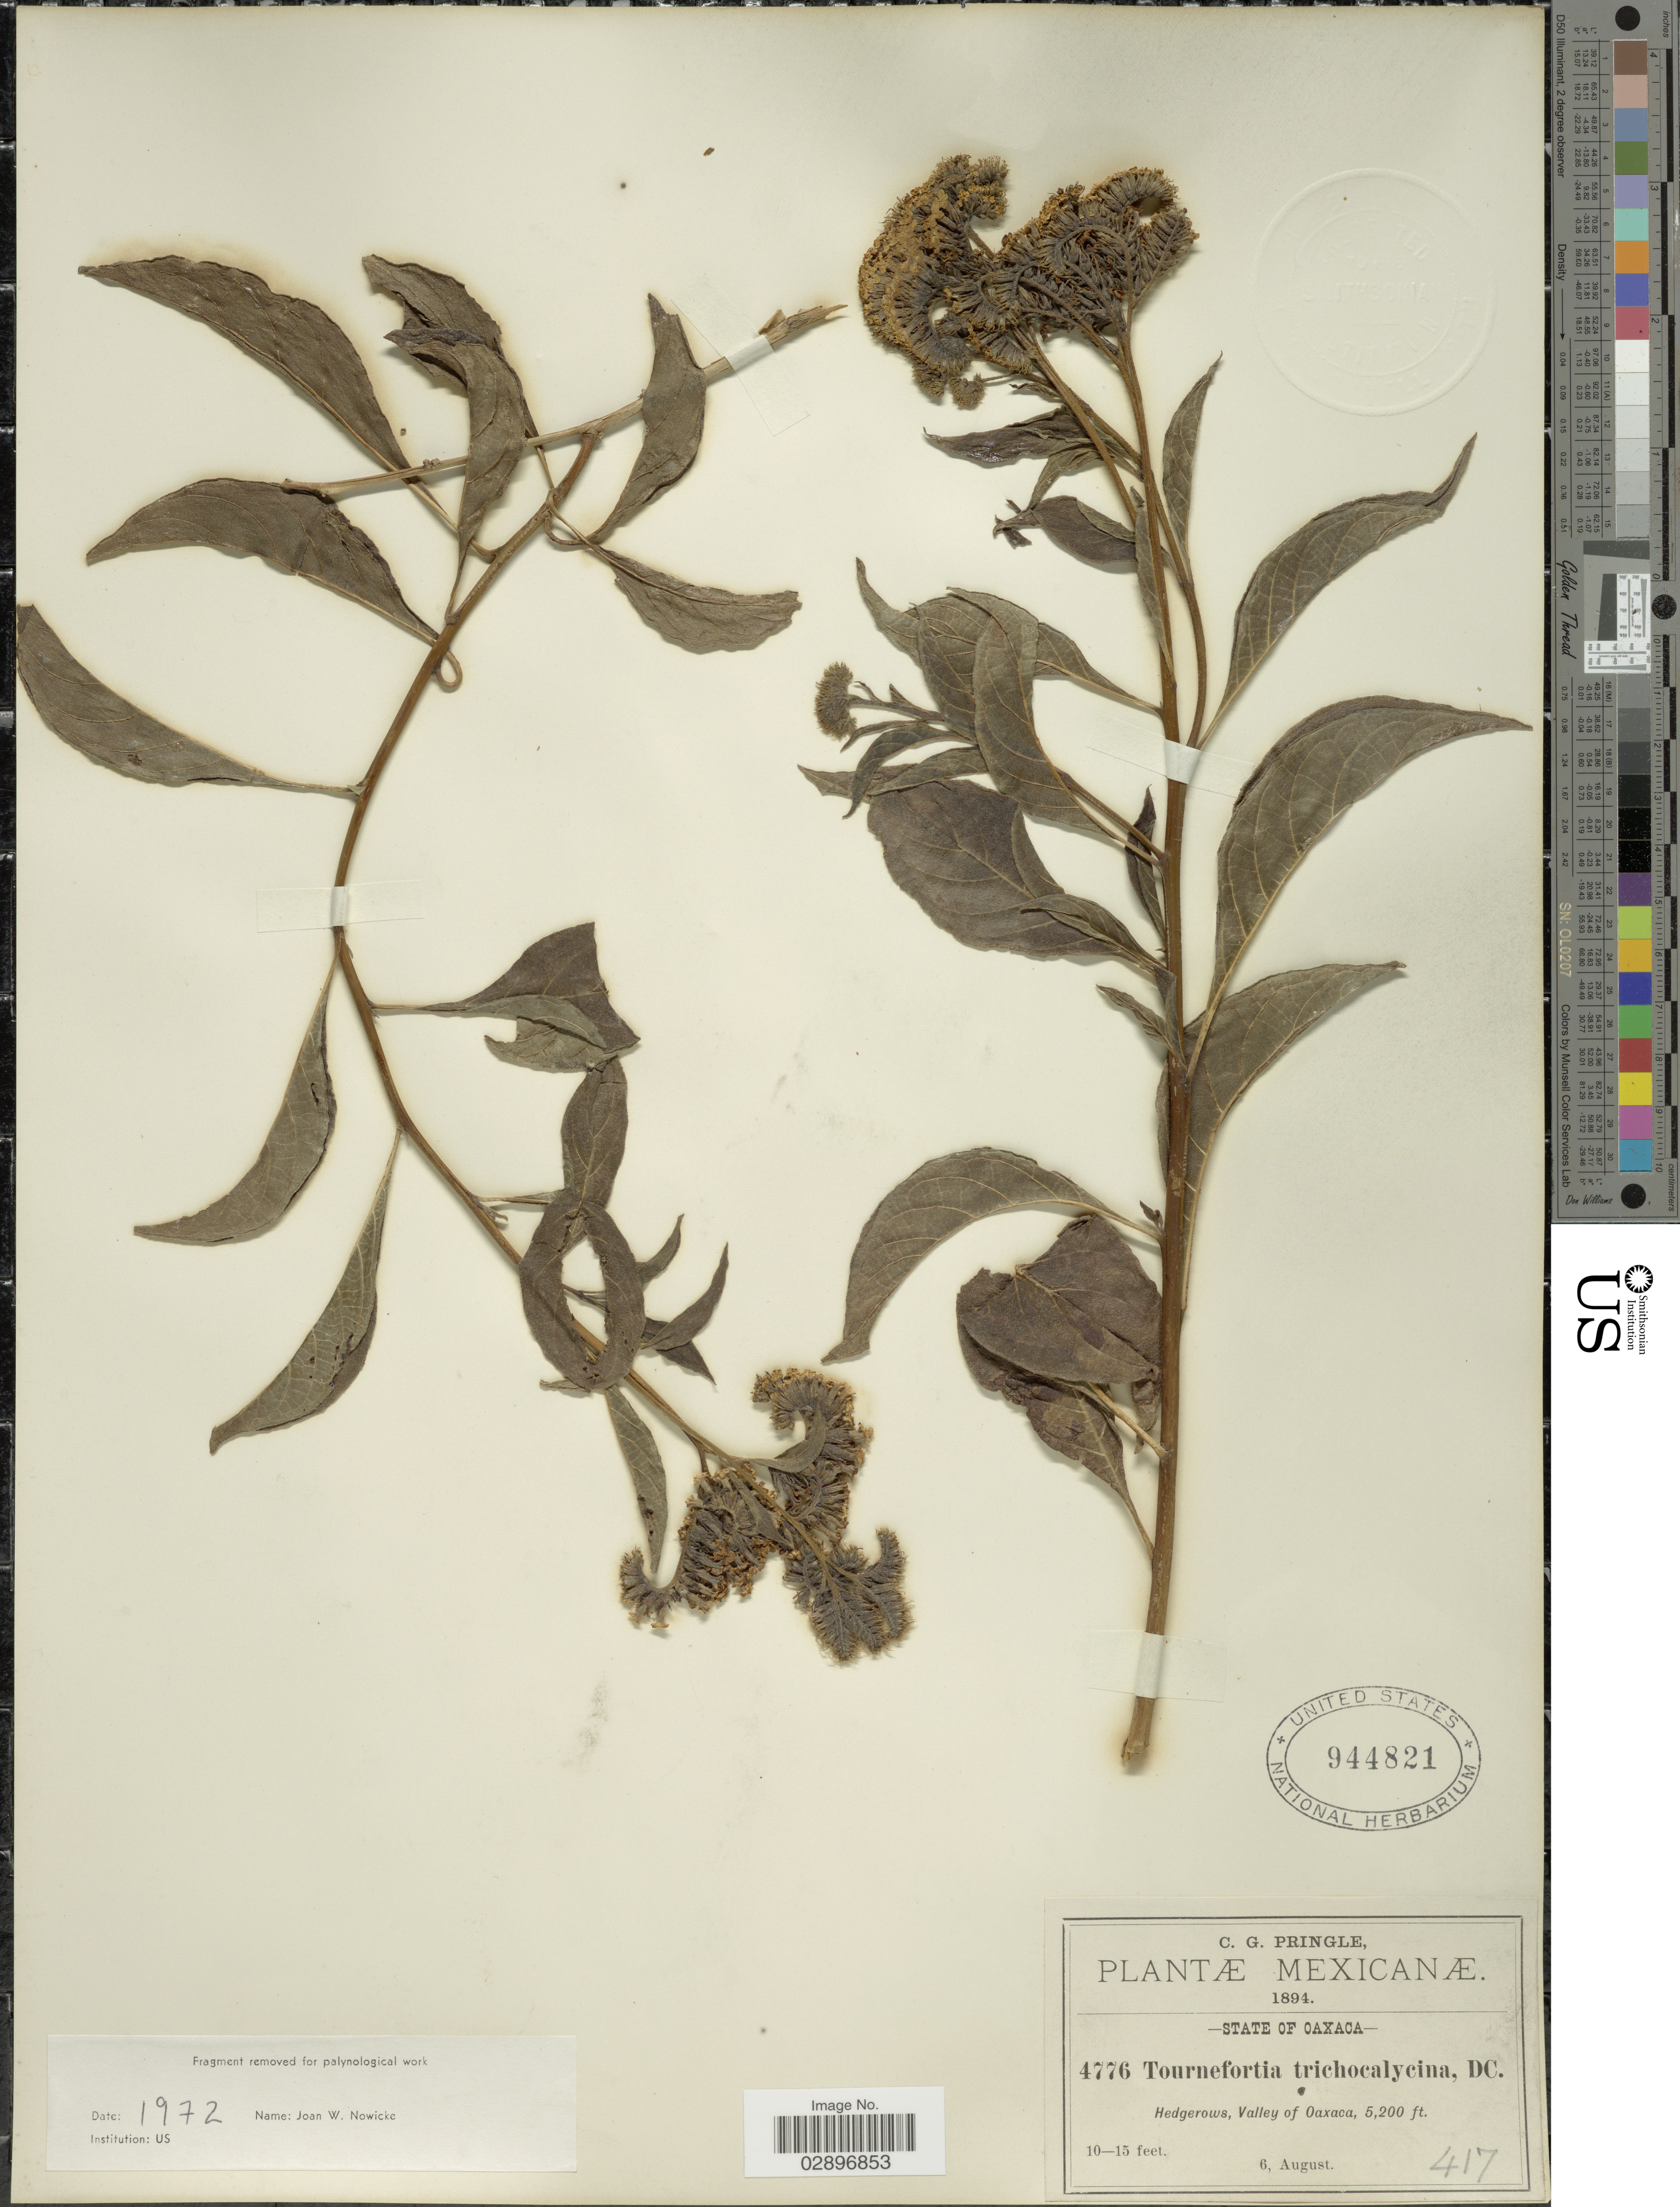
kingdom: Plantae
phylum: Tracheophyta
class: Magnoliopsida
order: Boraginales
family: Heliotropiaceae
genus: Tournefortia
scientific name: Tournefortia trichocalycina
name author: A. DC.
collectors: C. G. Pringle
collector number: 4776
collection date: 1894-08-06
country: Mexico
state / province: Oaxaca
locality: Hedgerows, Valley of Oaxaca.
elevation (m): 1585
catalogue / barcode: US 944821